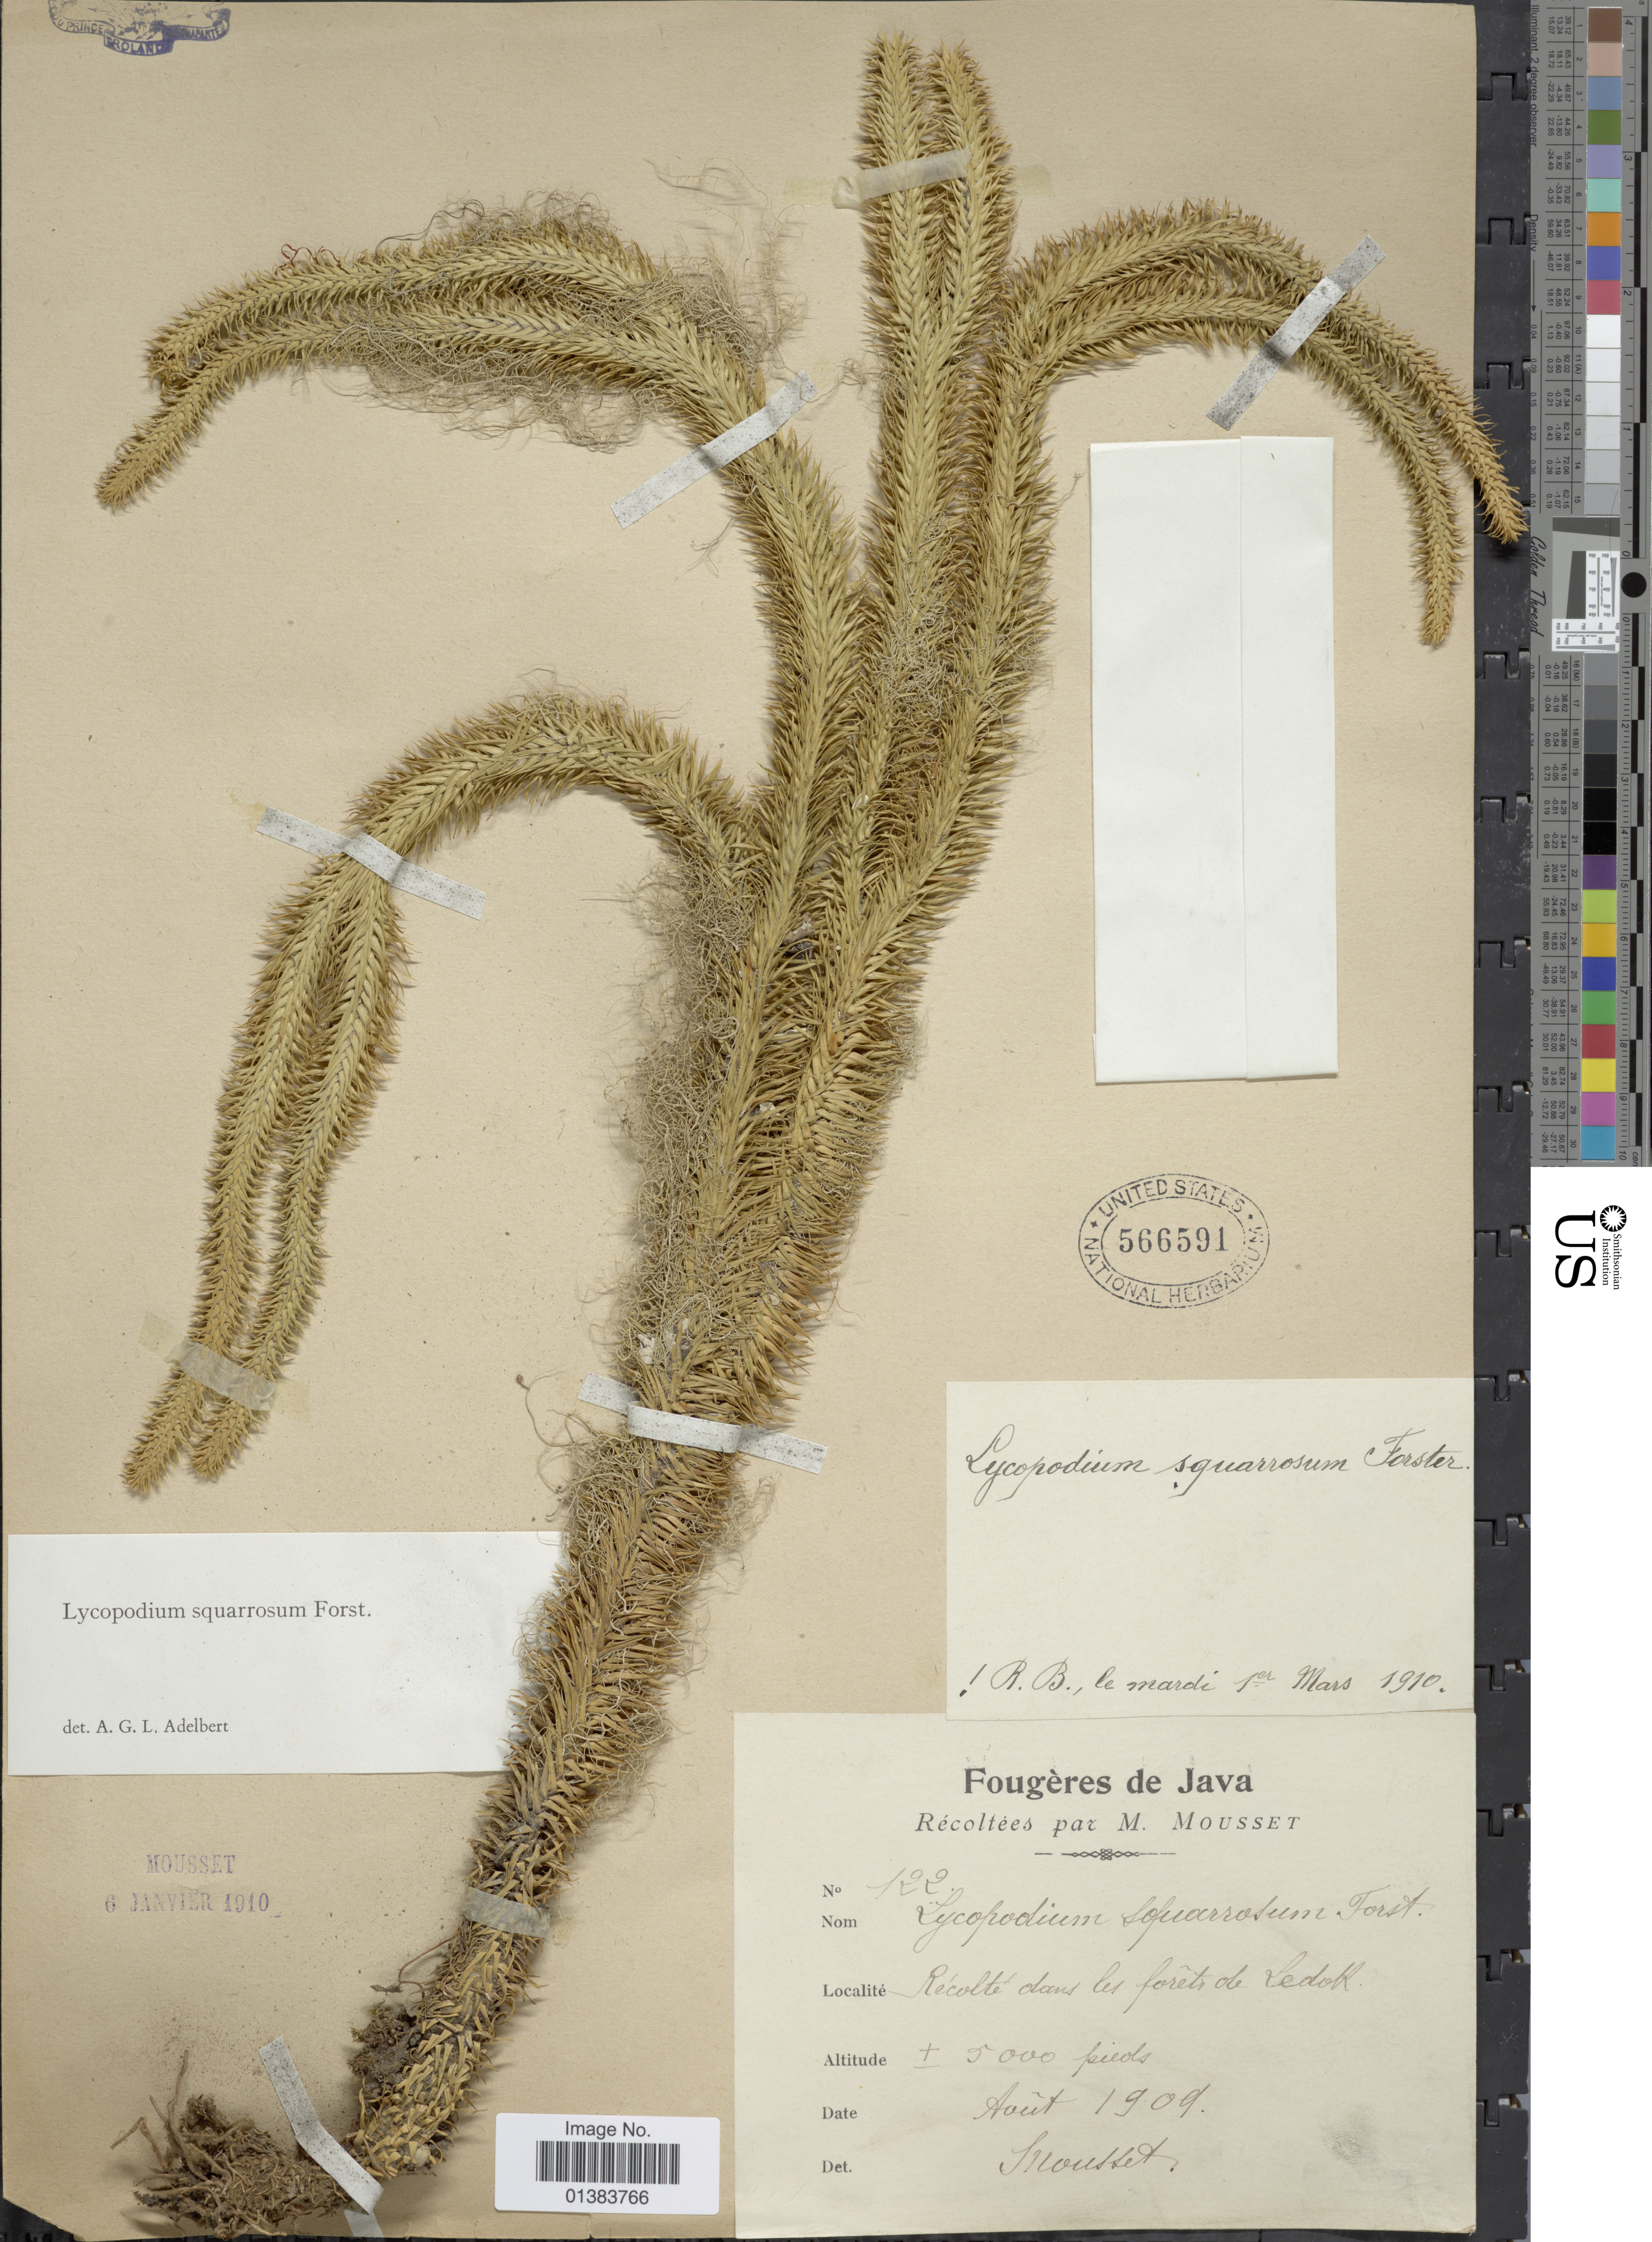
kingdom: Plantae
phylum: Tracheophyta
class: Lycopodiopsida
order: Lycopodiales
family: Lycopodiaceae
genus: Phlegmariurus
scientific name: Phlegmariurus squarrosus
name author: (G. Forst.) Á. Löve & D. Löve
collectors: Mousset, --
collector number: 122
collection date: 1909-08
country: Indonesia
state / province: Java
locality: Dans les forêts de Ledok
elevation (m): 1524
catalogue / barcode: US 566591